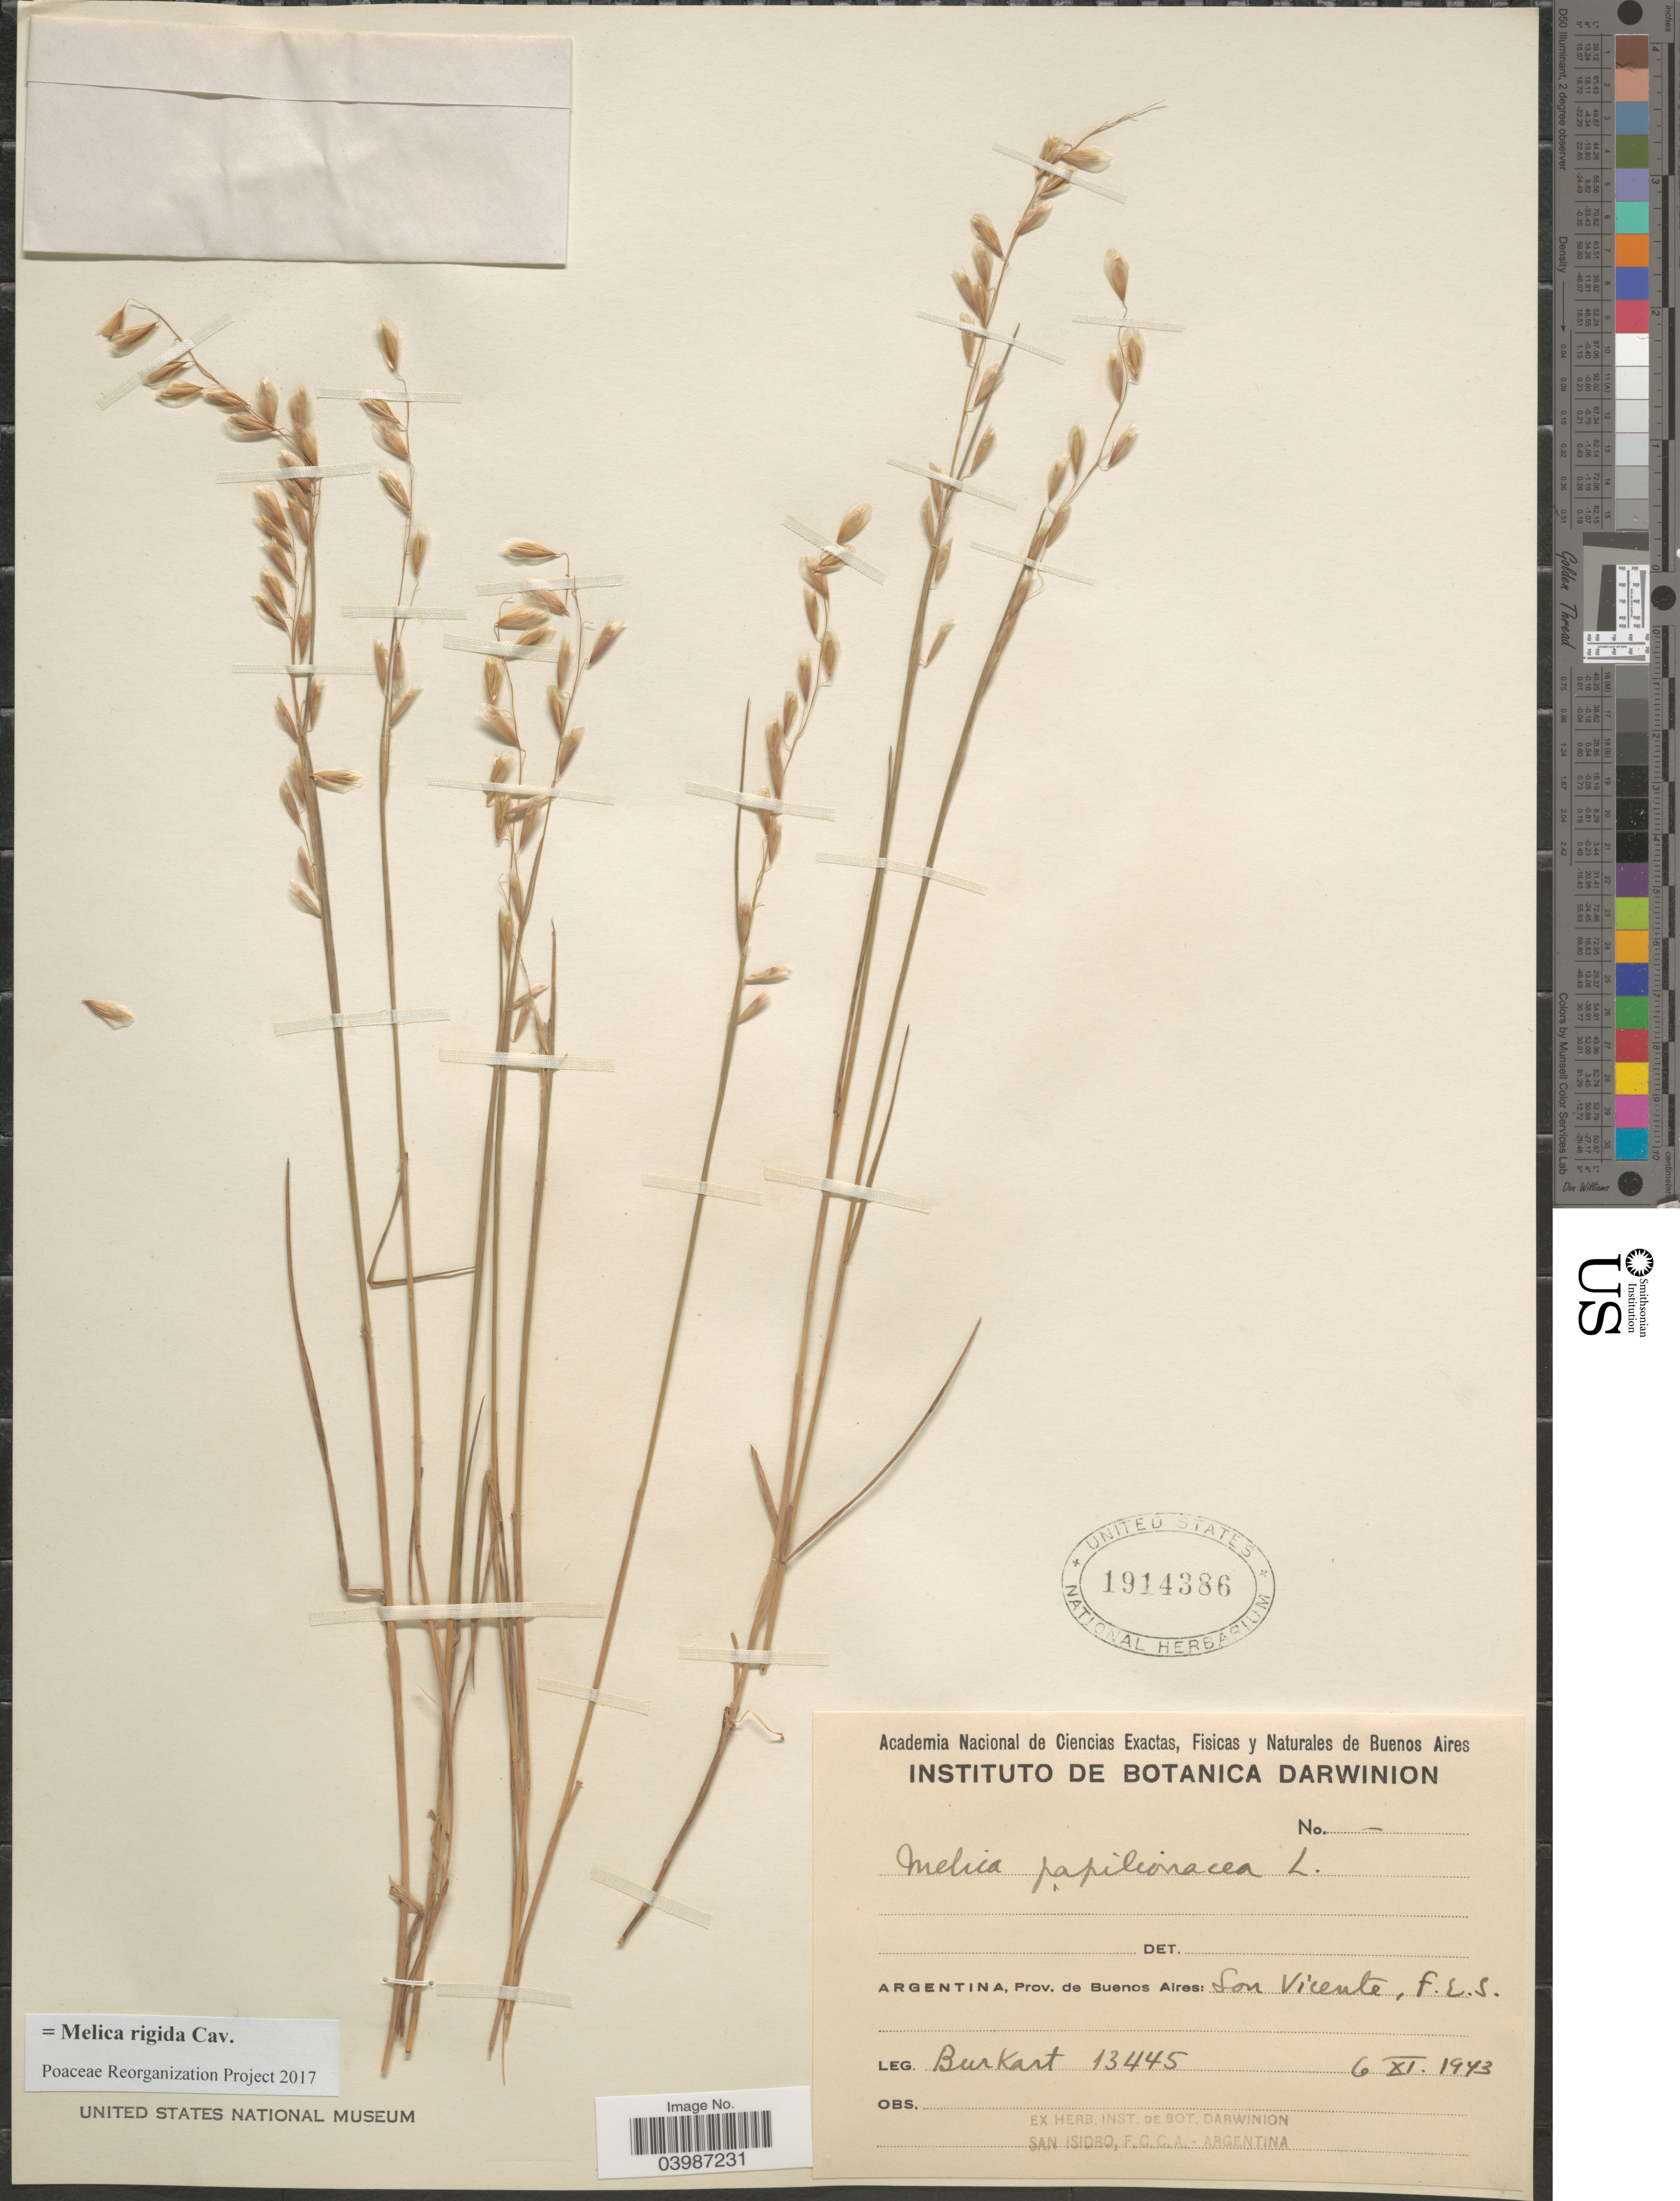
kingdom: Plantae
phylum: Tracheophyta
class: Liliopsida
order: Poales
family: Poaceae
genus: Melica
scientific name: Melica rigida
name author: Cav.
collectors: -- Burkart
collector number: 13445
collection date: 1943-11-06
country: Argentina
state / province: Buenos Aires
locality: San Vicente, F.E.S.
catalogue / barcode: US 1914386